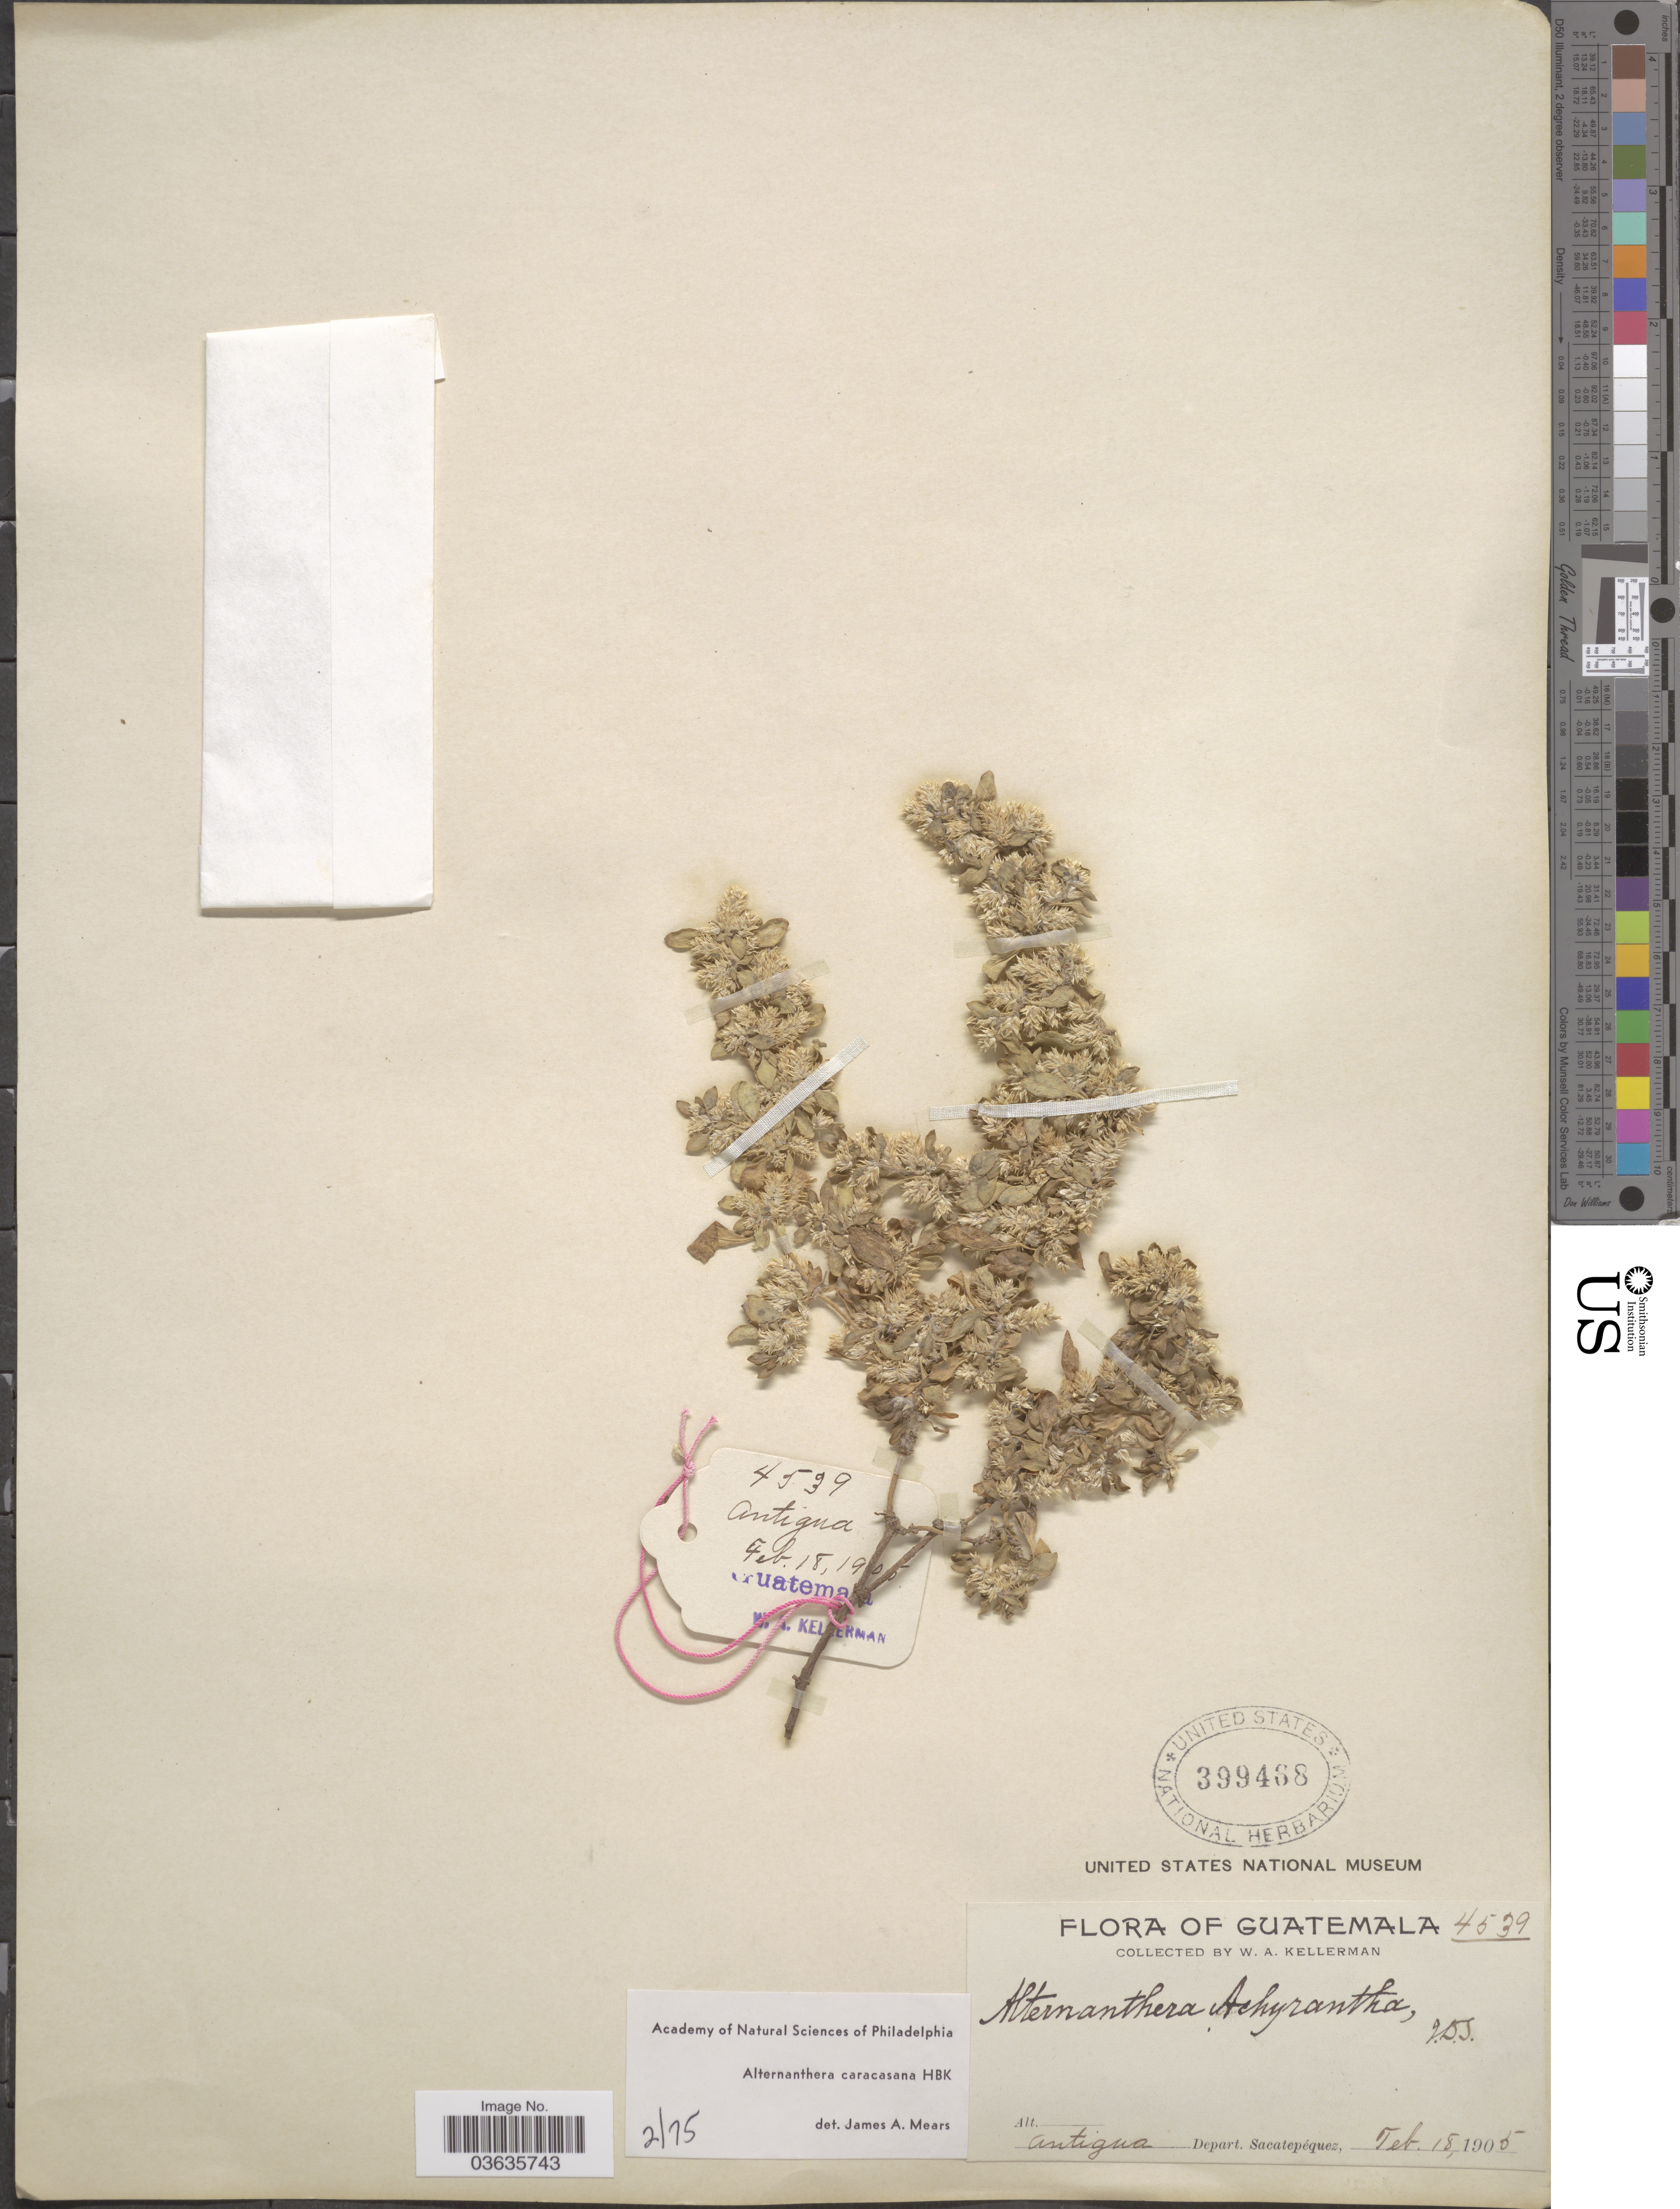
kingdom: Plantae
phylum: Tracheophyta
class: Magnoliopsida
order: Caryophyllales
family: Amaranthaceae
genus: Alternanthera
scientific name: Alternanthera caracasana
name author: Kunth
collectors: W. Kellerman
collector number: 4539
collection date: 1905-02-18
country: Guatemala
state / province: Sacatepéquez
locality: Antigua Depart. Sacatepéquez.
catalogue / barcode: US 399468